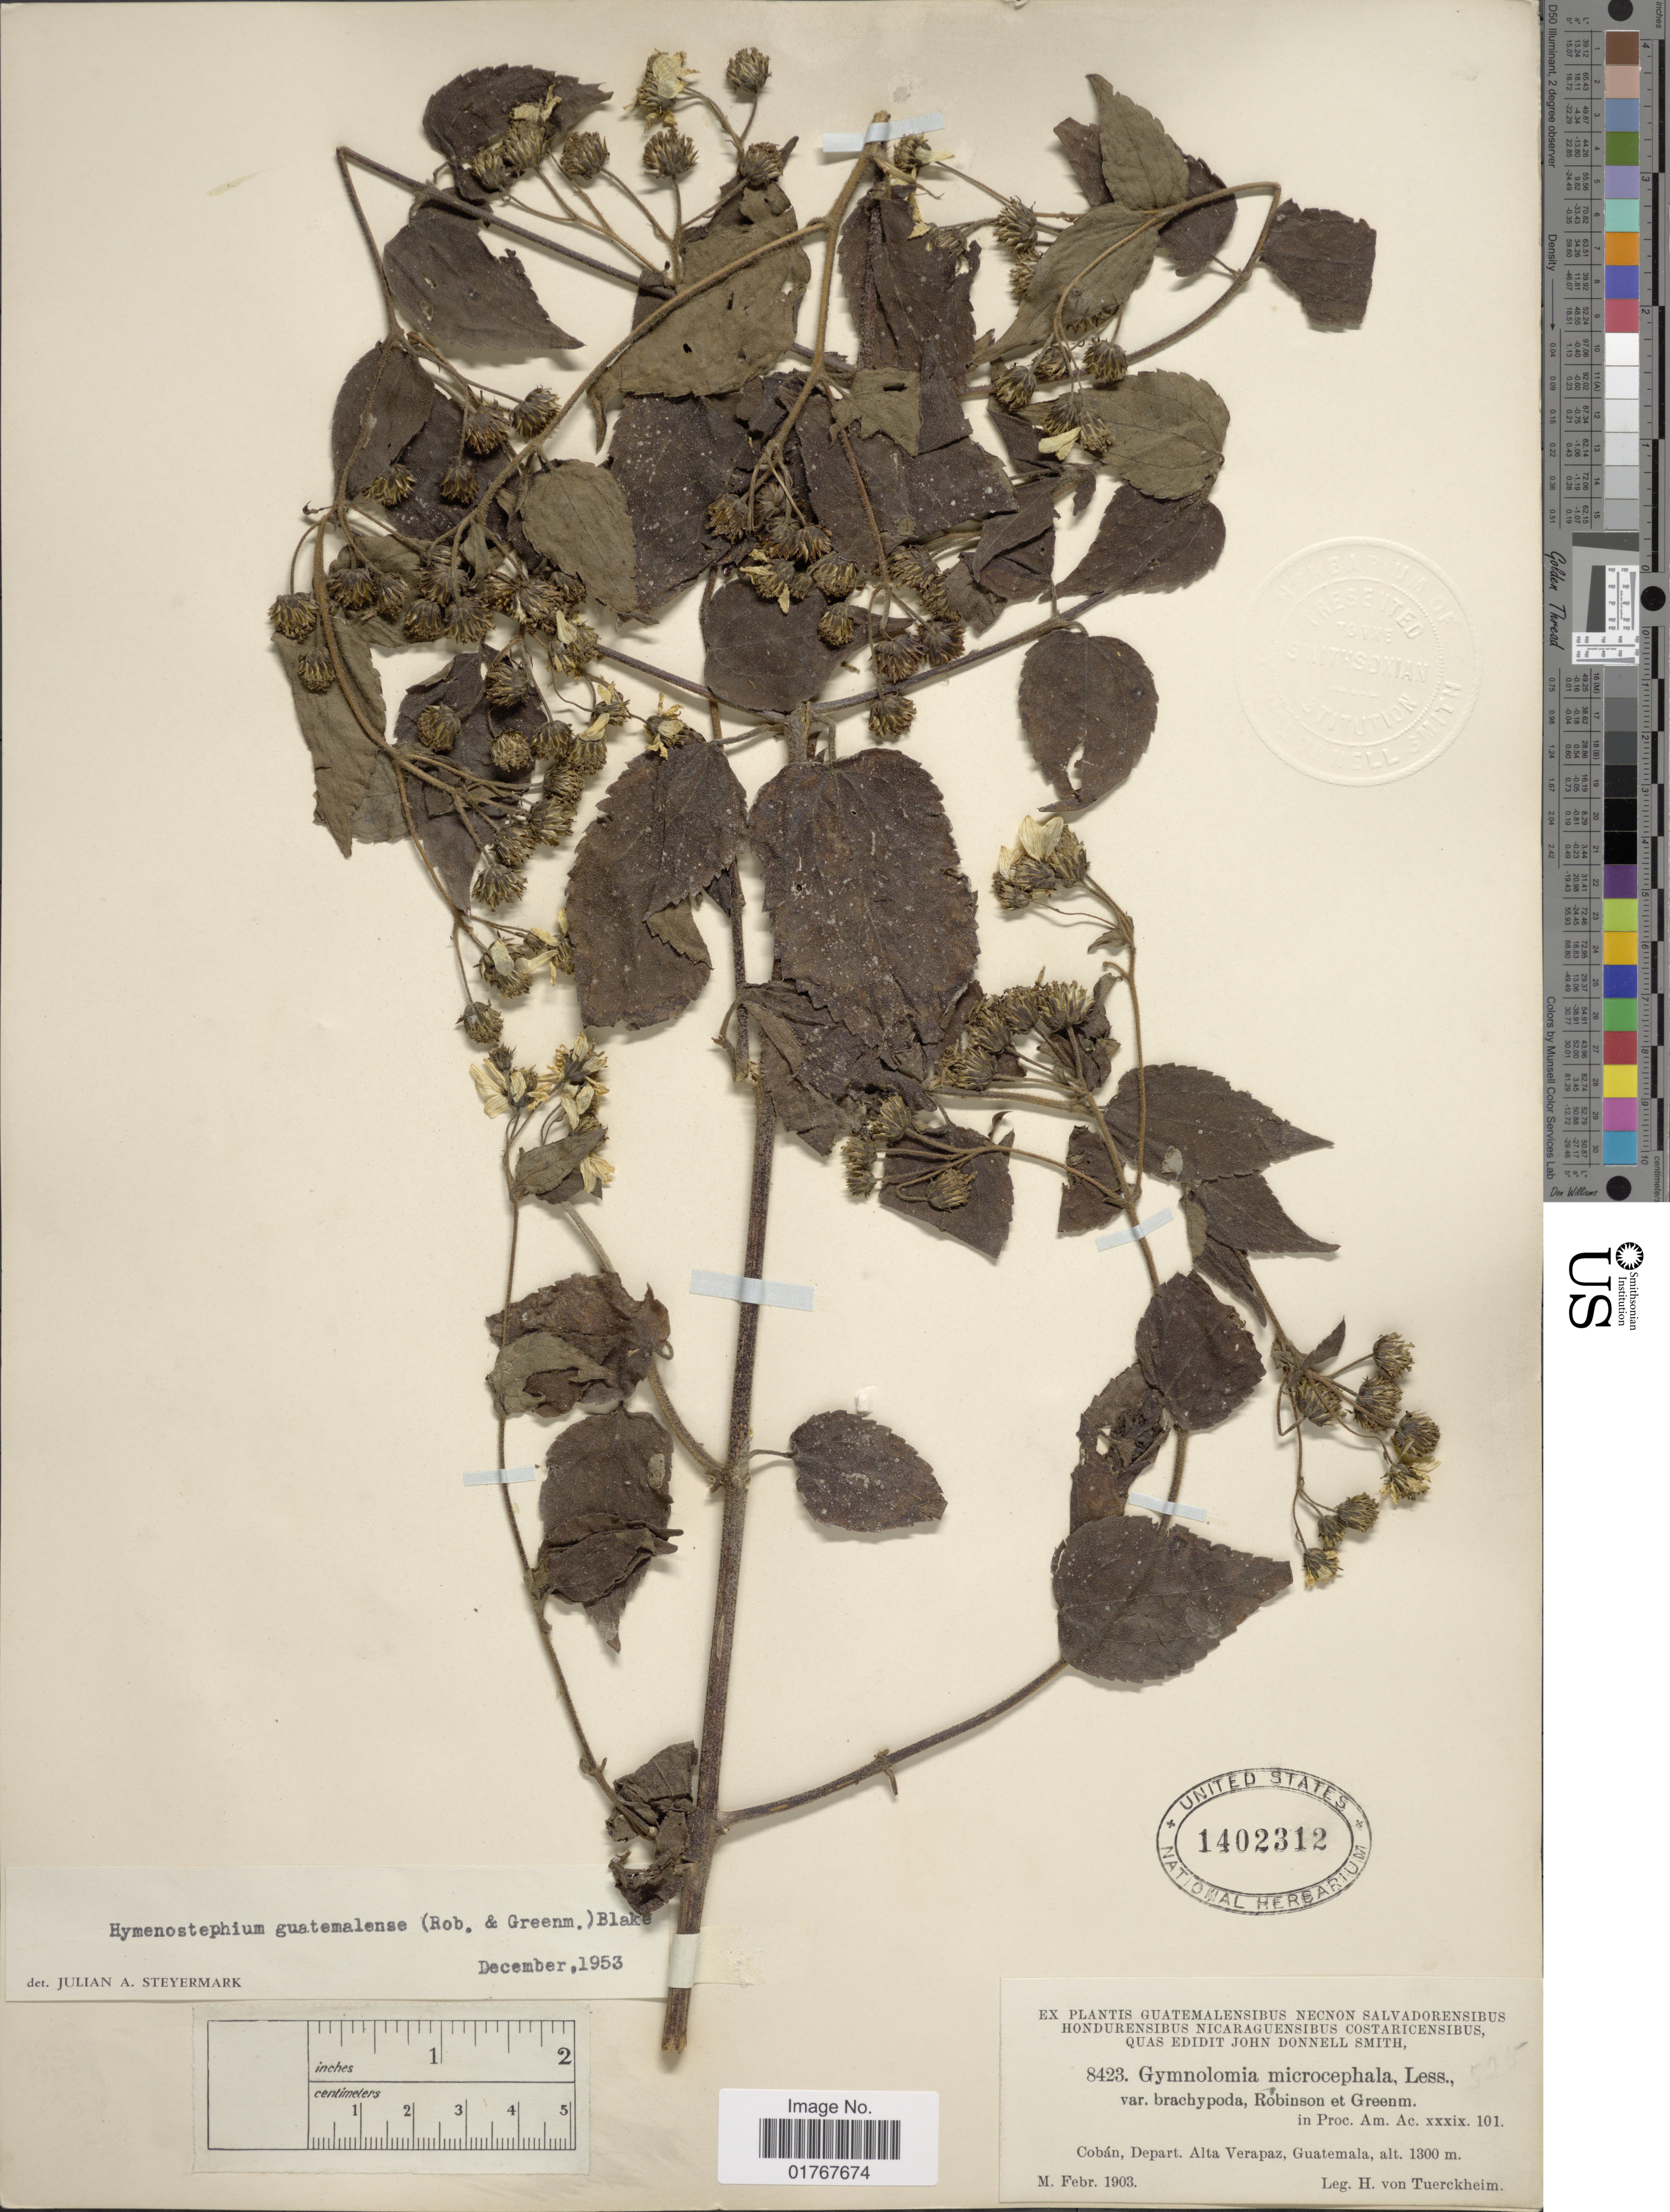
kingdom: Plantae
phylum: Tracheophyta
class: Magnoliopsida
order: Asterales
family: Asteraceae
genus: Viguiera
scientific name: Viguiera cordata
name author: (Hook. & Arn.) D'Arcy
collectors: H. von Türckheim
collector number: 8423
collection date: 1903-02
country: Guatemala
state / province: Alta Verapaz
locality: Cobán, Depart. Alta Verapaz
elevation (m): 1300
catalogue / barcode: US 1402312